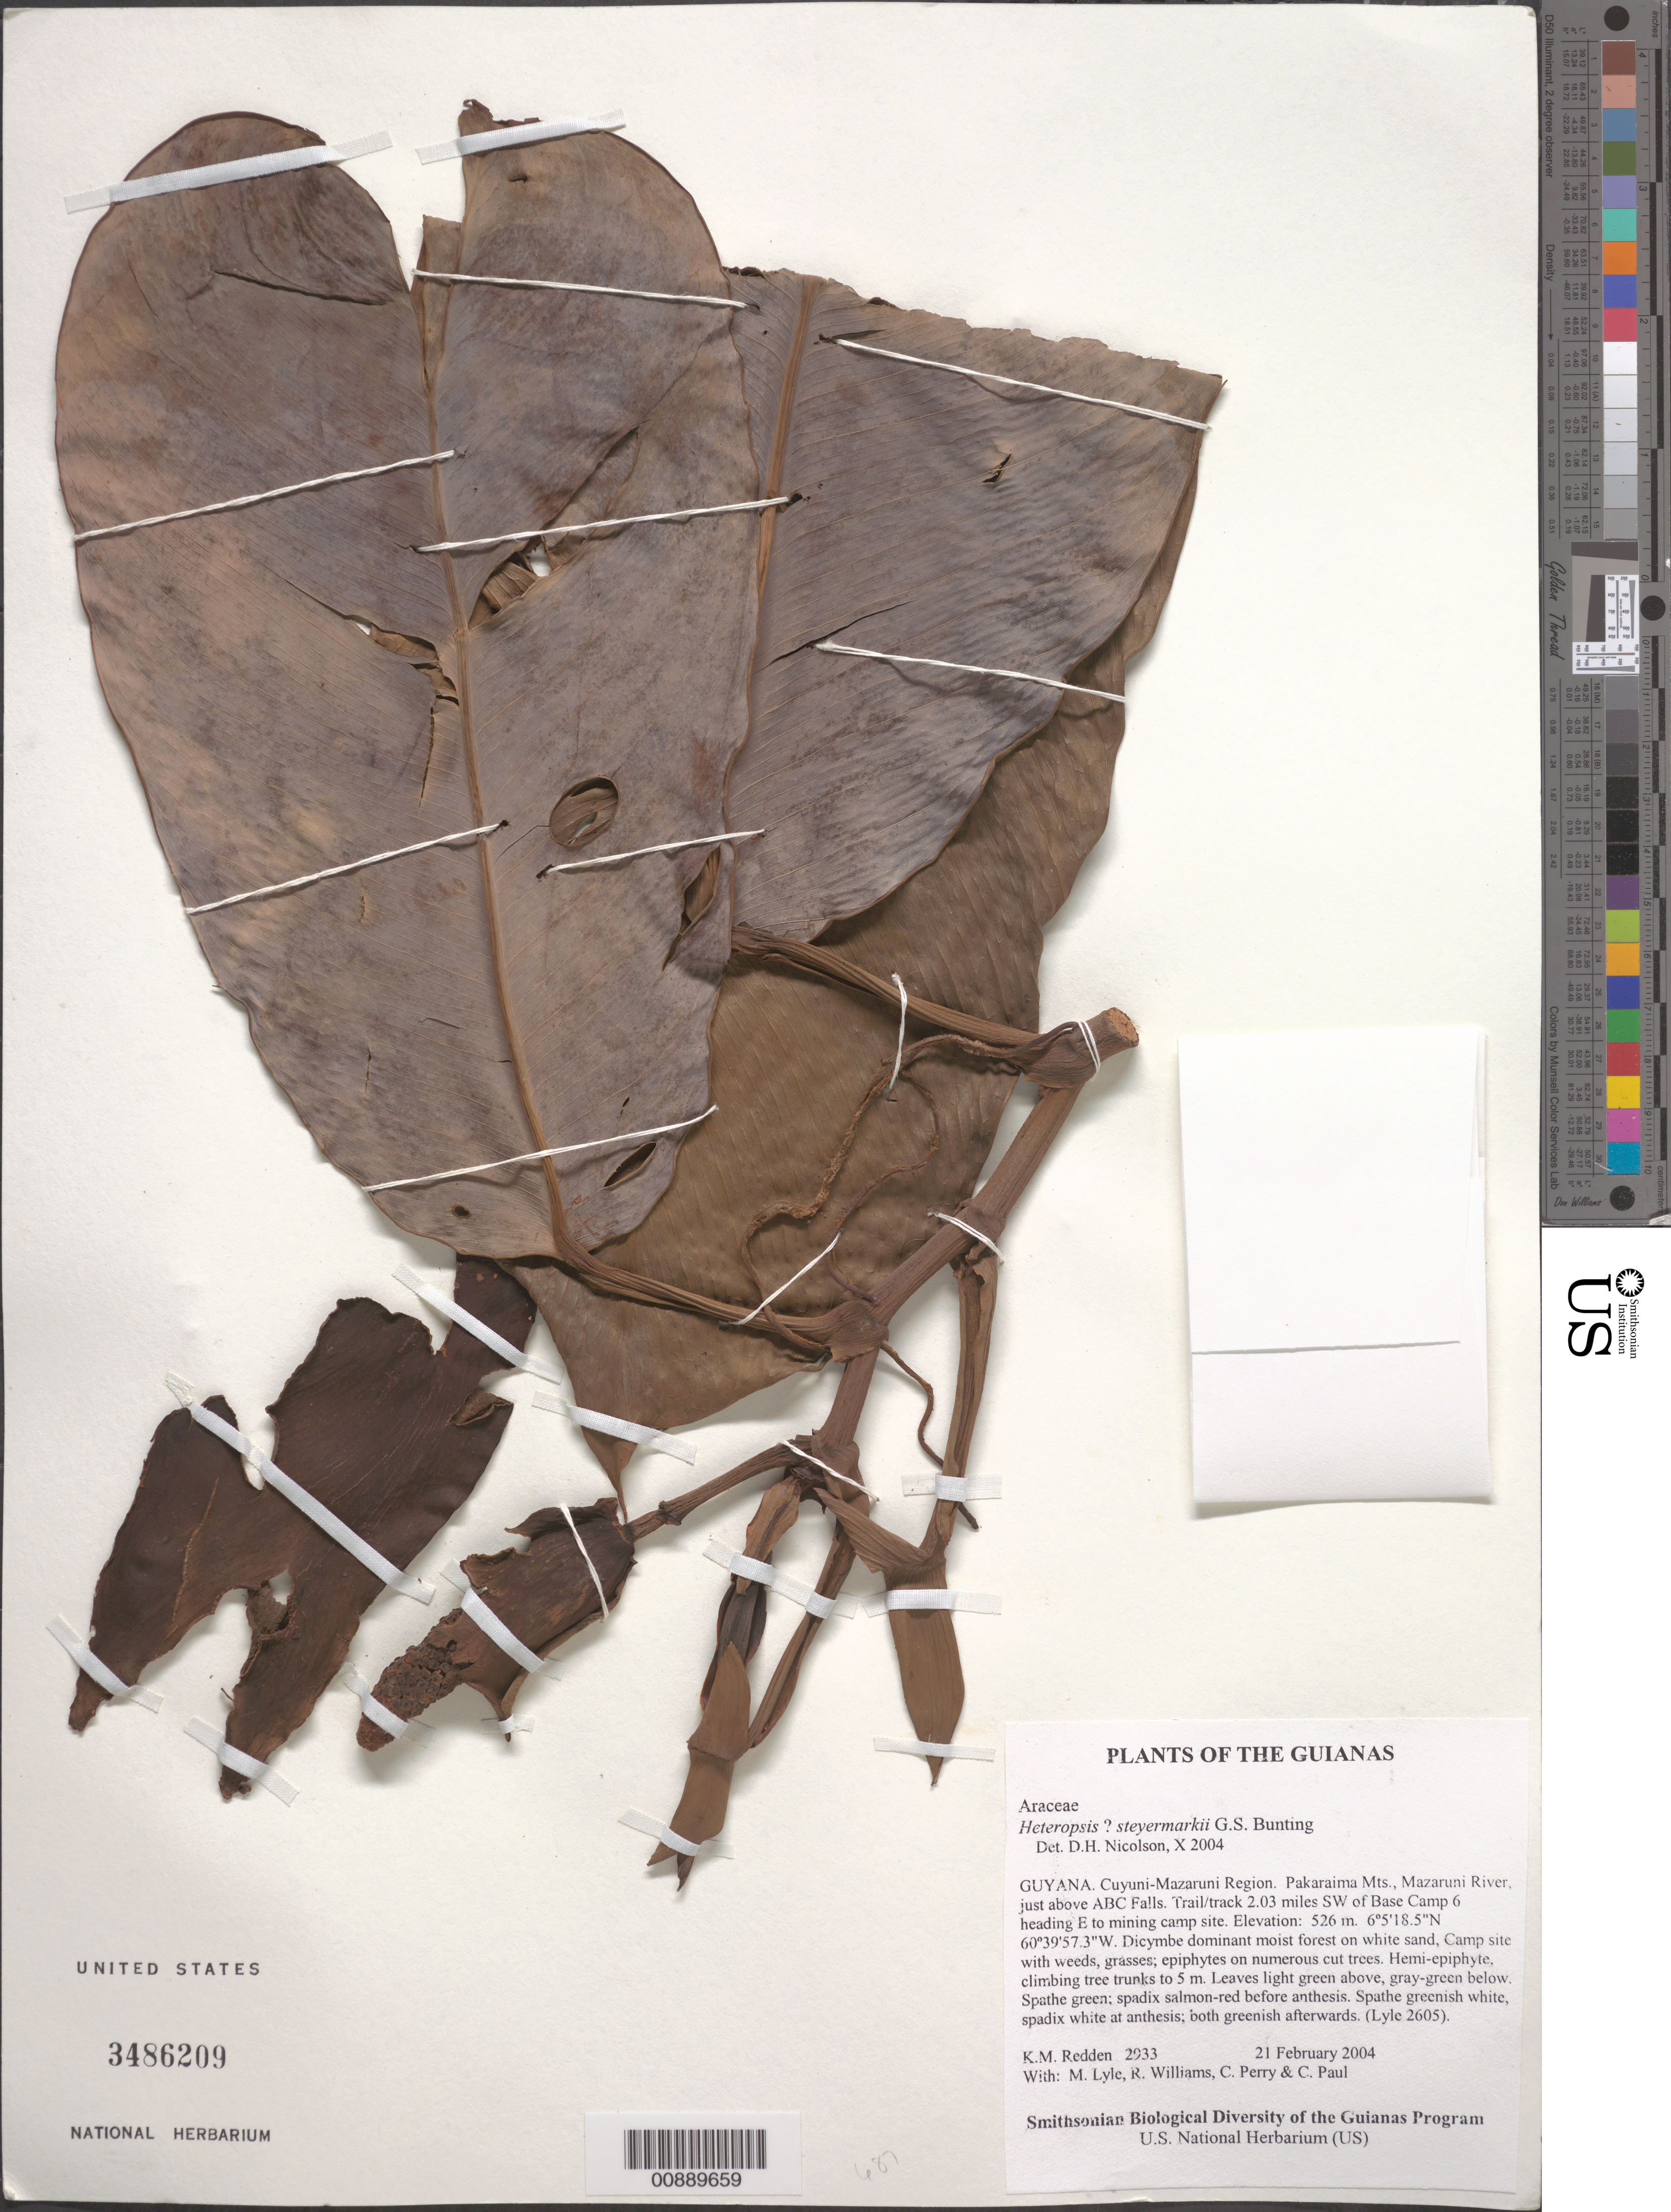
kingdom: Plantae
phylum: Tracheophyta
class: Liliopsida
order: Alismatales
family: Araceae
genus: Heteropsis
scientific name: Heteropsis steyermarkii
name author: G.S. Bunting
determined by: Nicolson, Dan H.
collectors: K. M. Redden, M. Lyle, R. Williams, C. Perry & C. Paul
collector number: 2933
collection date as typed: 21 February 2004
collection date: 2004-02-21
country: Guyana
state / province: Cuyuni-Mazaruni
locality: Pakaraima Mts., Mazaruni River, just above ABC Falls. Trail/track 2.03 miles SW of Base Camp 6 heading E to mining camp site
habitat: Dicymbe dominant moist forest on white sand. Camp site with weeds, grasses; epiphytes on numerous cut trees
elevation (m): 526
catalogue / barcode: US 3486209